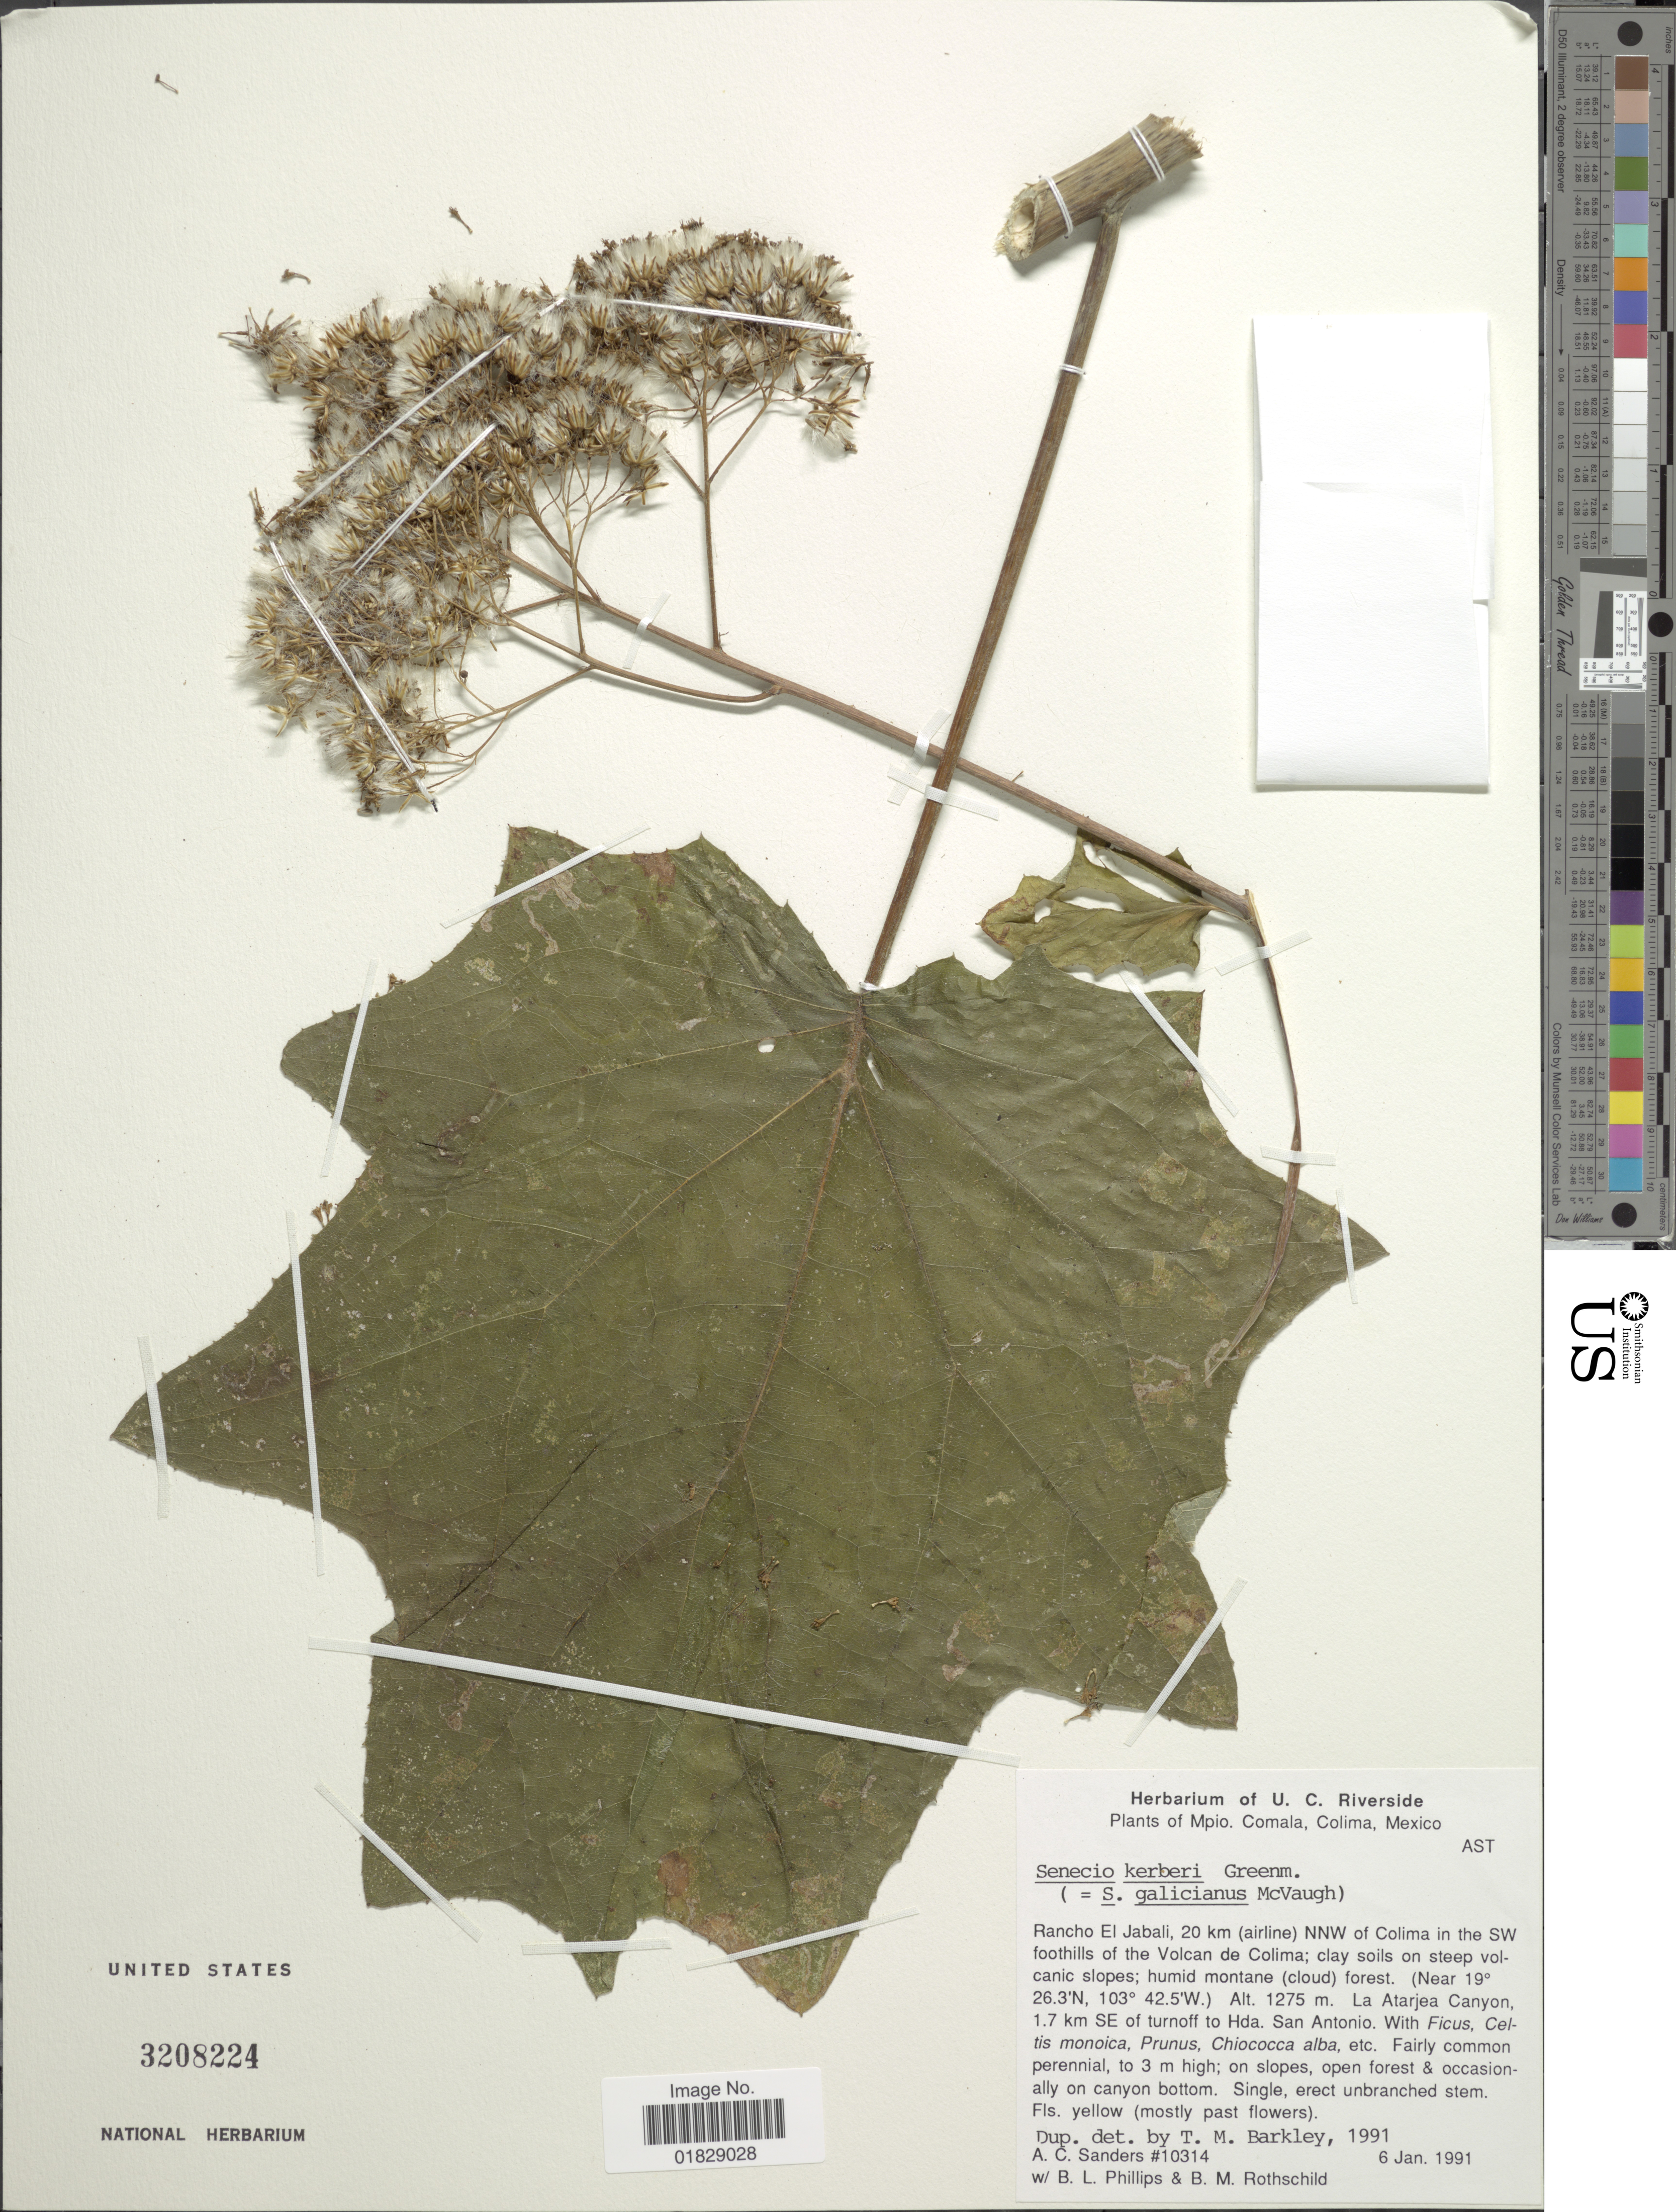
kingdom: Plantae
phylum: Tracheophyta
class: Magnoliopsida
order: Asterales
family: Asteraceae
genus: Roldana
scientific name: Roldana kerberi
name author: (Greenm.) H. Rob. & Brettell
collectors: A. Sanders, B. L. Phillips & B. Rothschild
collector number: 10314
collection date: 1991-01-06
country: Mexico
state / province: Colima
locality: Mpio. Comala, Colima, Mexico. Rancho El Jabali, 20 km (airline) NNW of Colima int he SW foothills of the Volcan de Colima. La Atarjea Canyon, 1.7 km SE of turnoff to Hda. San Antonio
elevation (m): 1275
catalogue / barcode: US 3208224